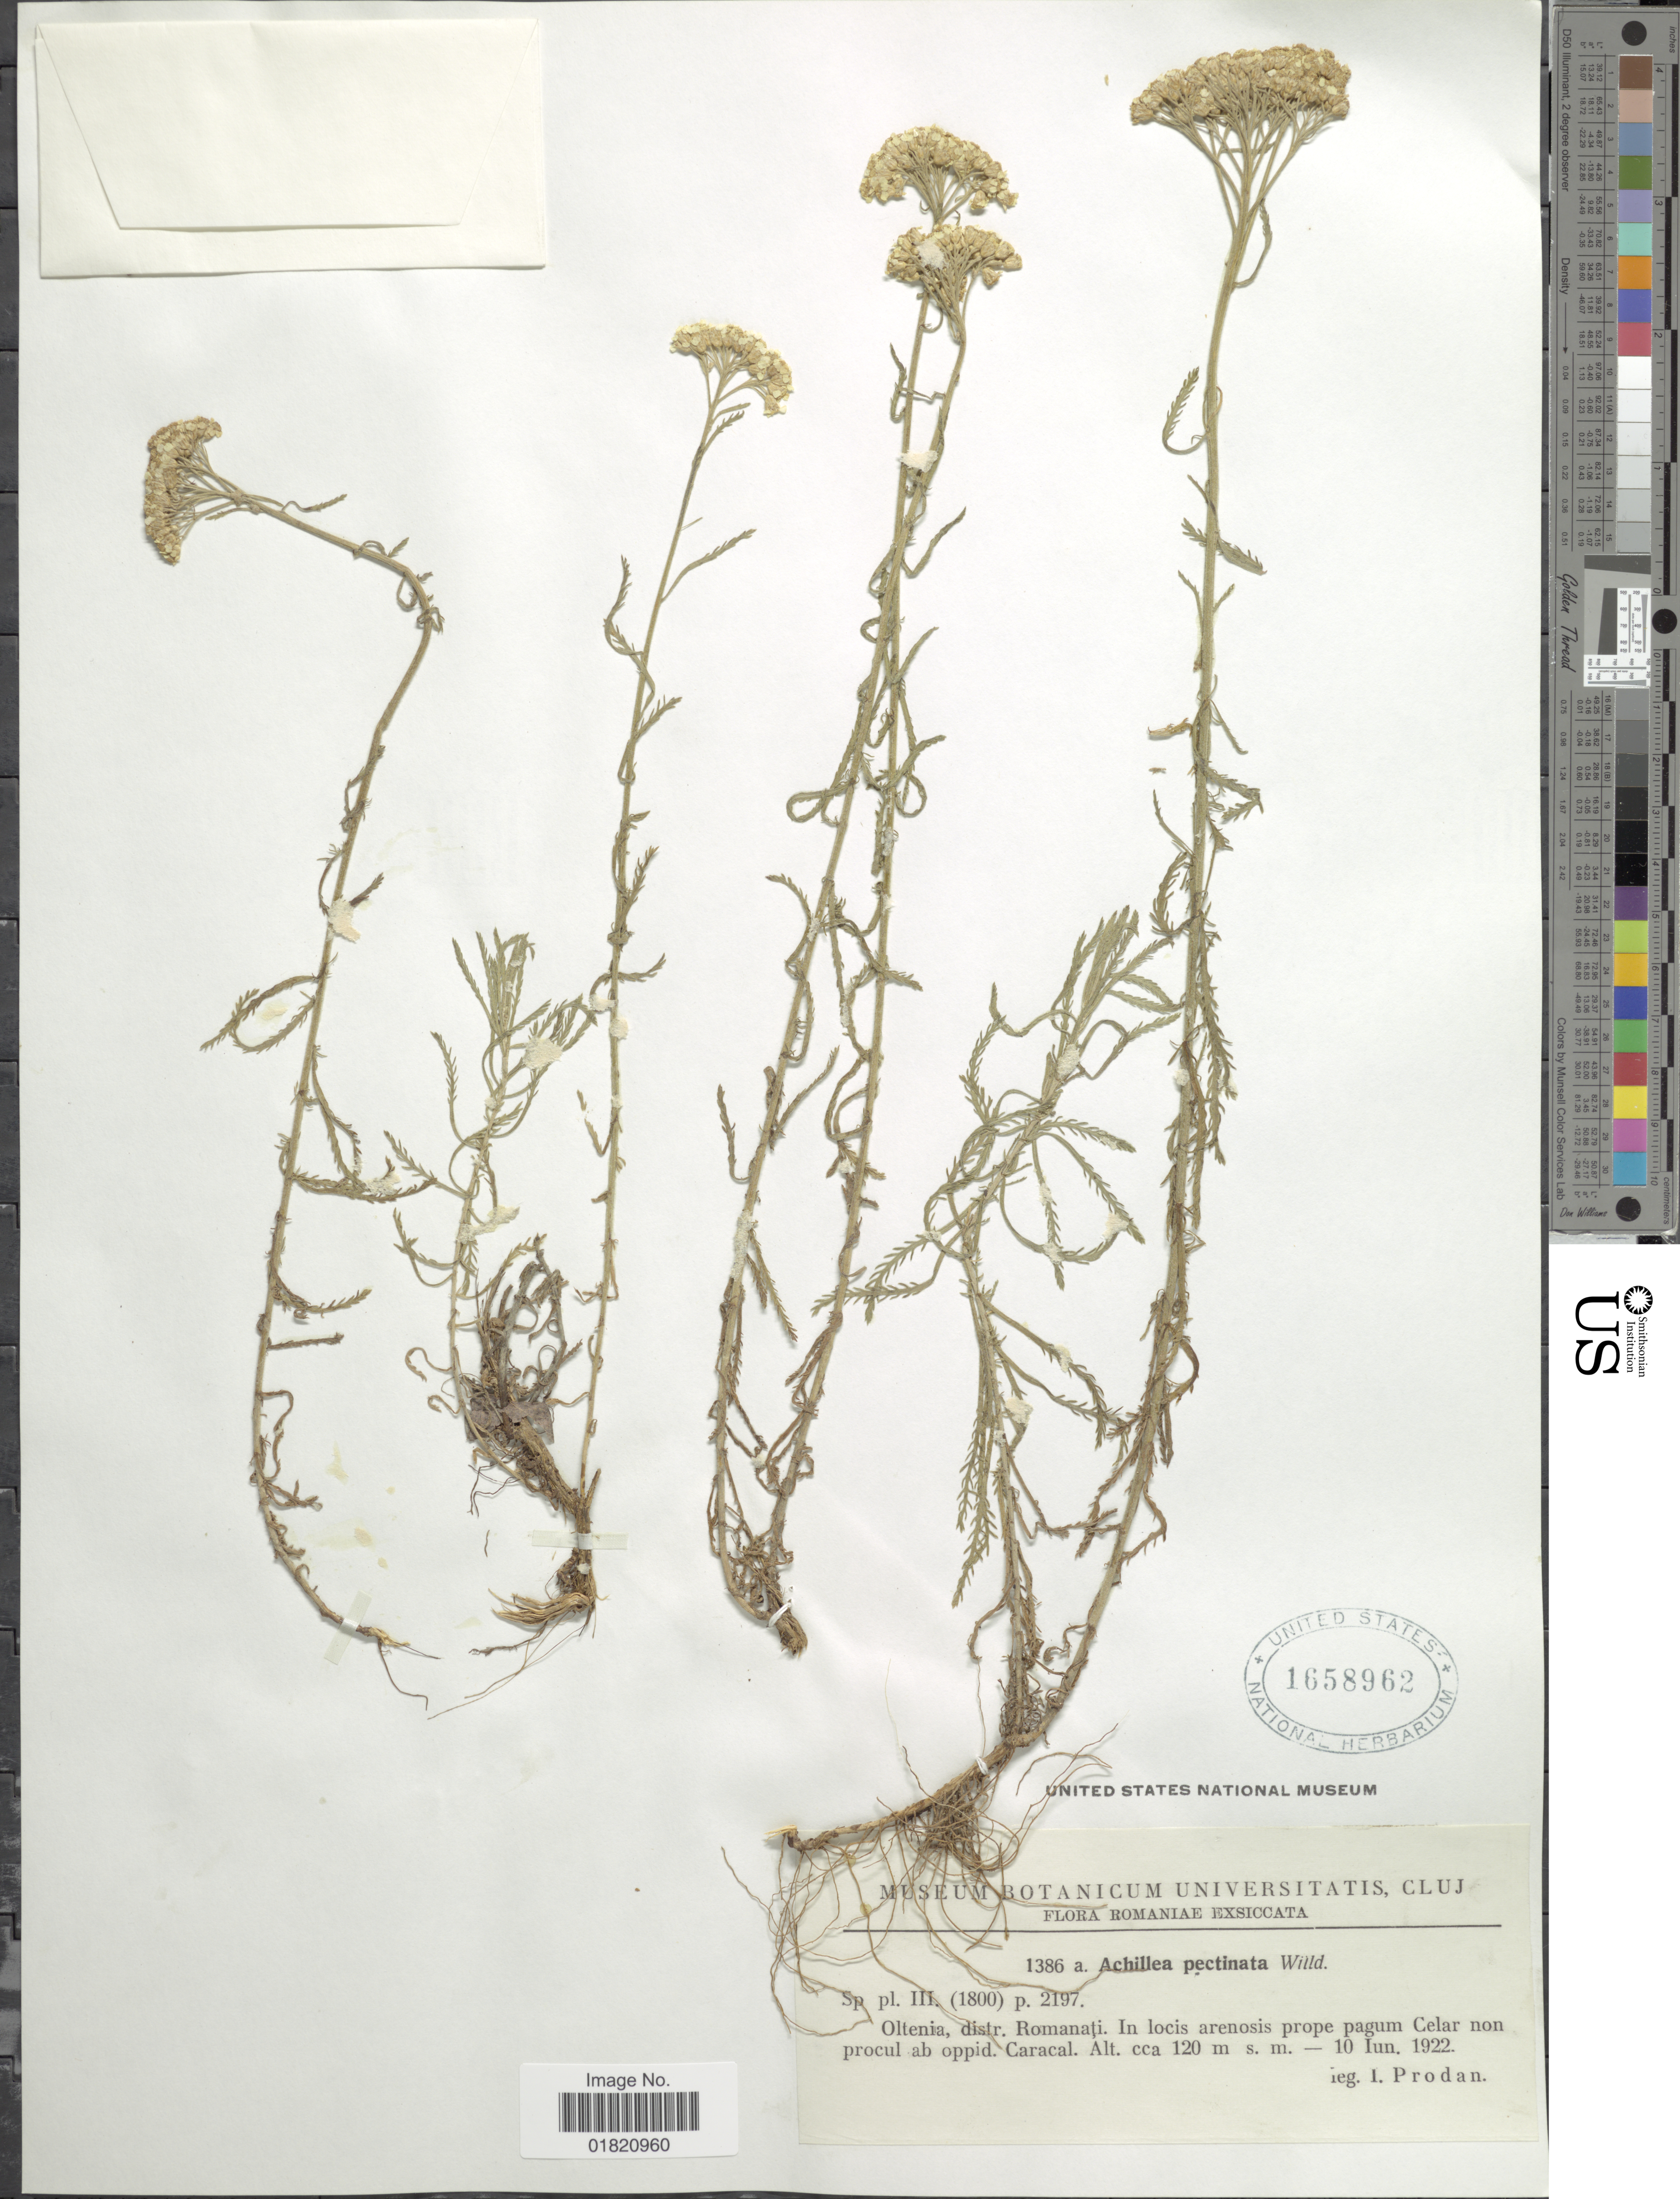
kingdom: Plantae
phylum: Tracheophyta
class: Magnoliopsida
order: Asterales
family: Asteraceae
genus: Achillea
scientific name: Achillea pectinata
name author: Willd.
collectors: J. Prodan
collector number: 1386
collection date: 1922-06-10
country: Romania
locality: Oltenia, distr. Romanati. In locis arenosis prope pagum Celar non procul ab oppid. Caracal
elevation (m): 120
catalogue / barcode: US 1658962